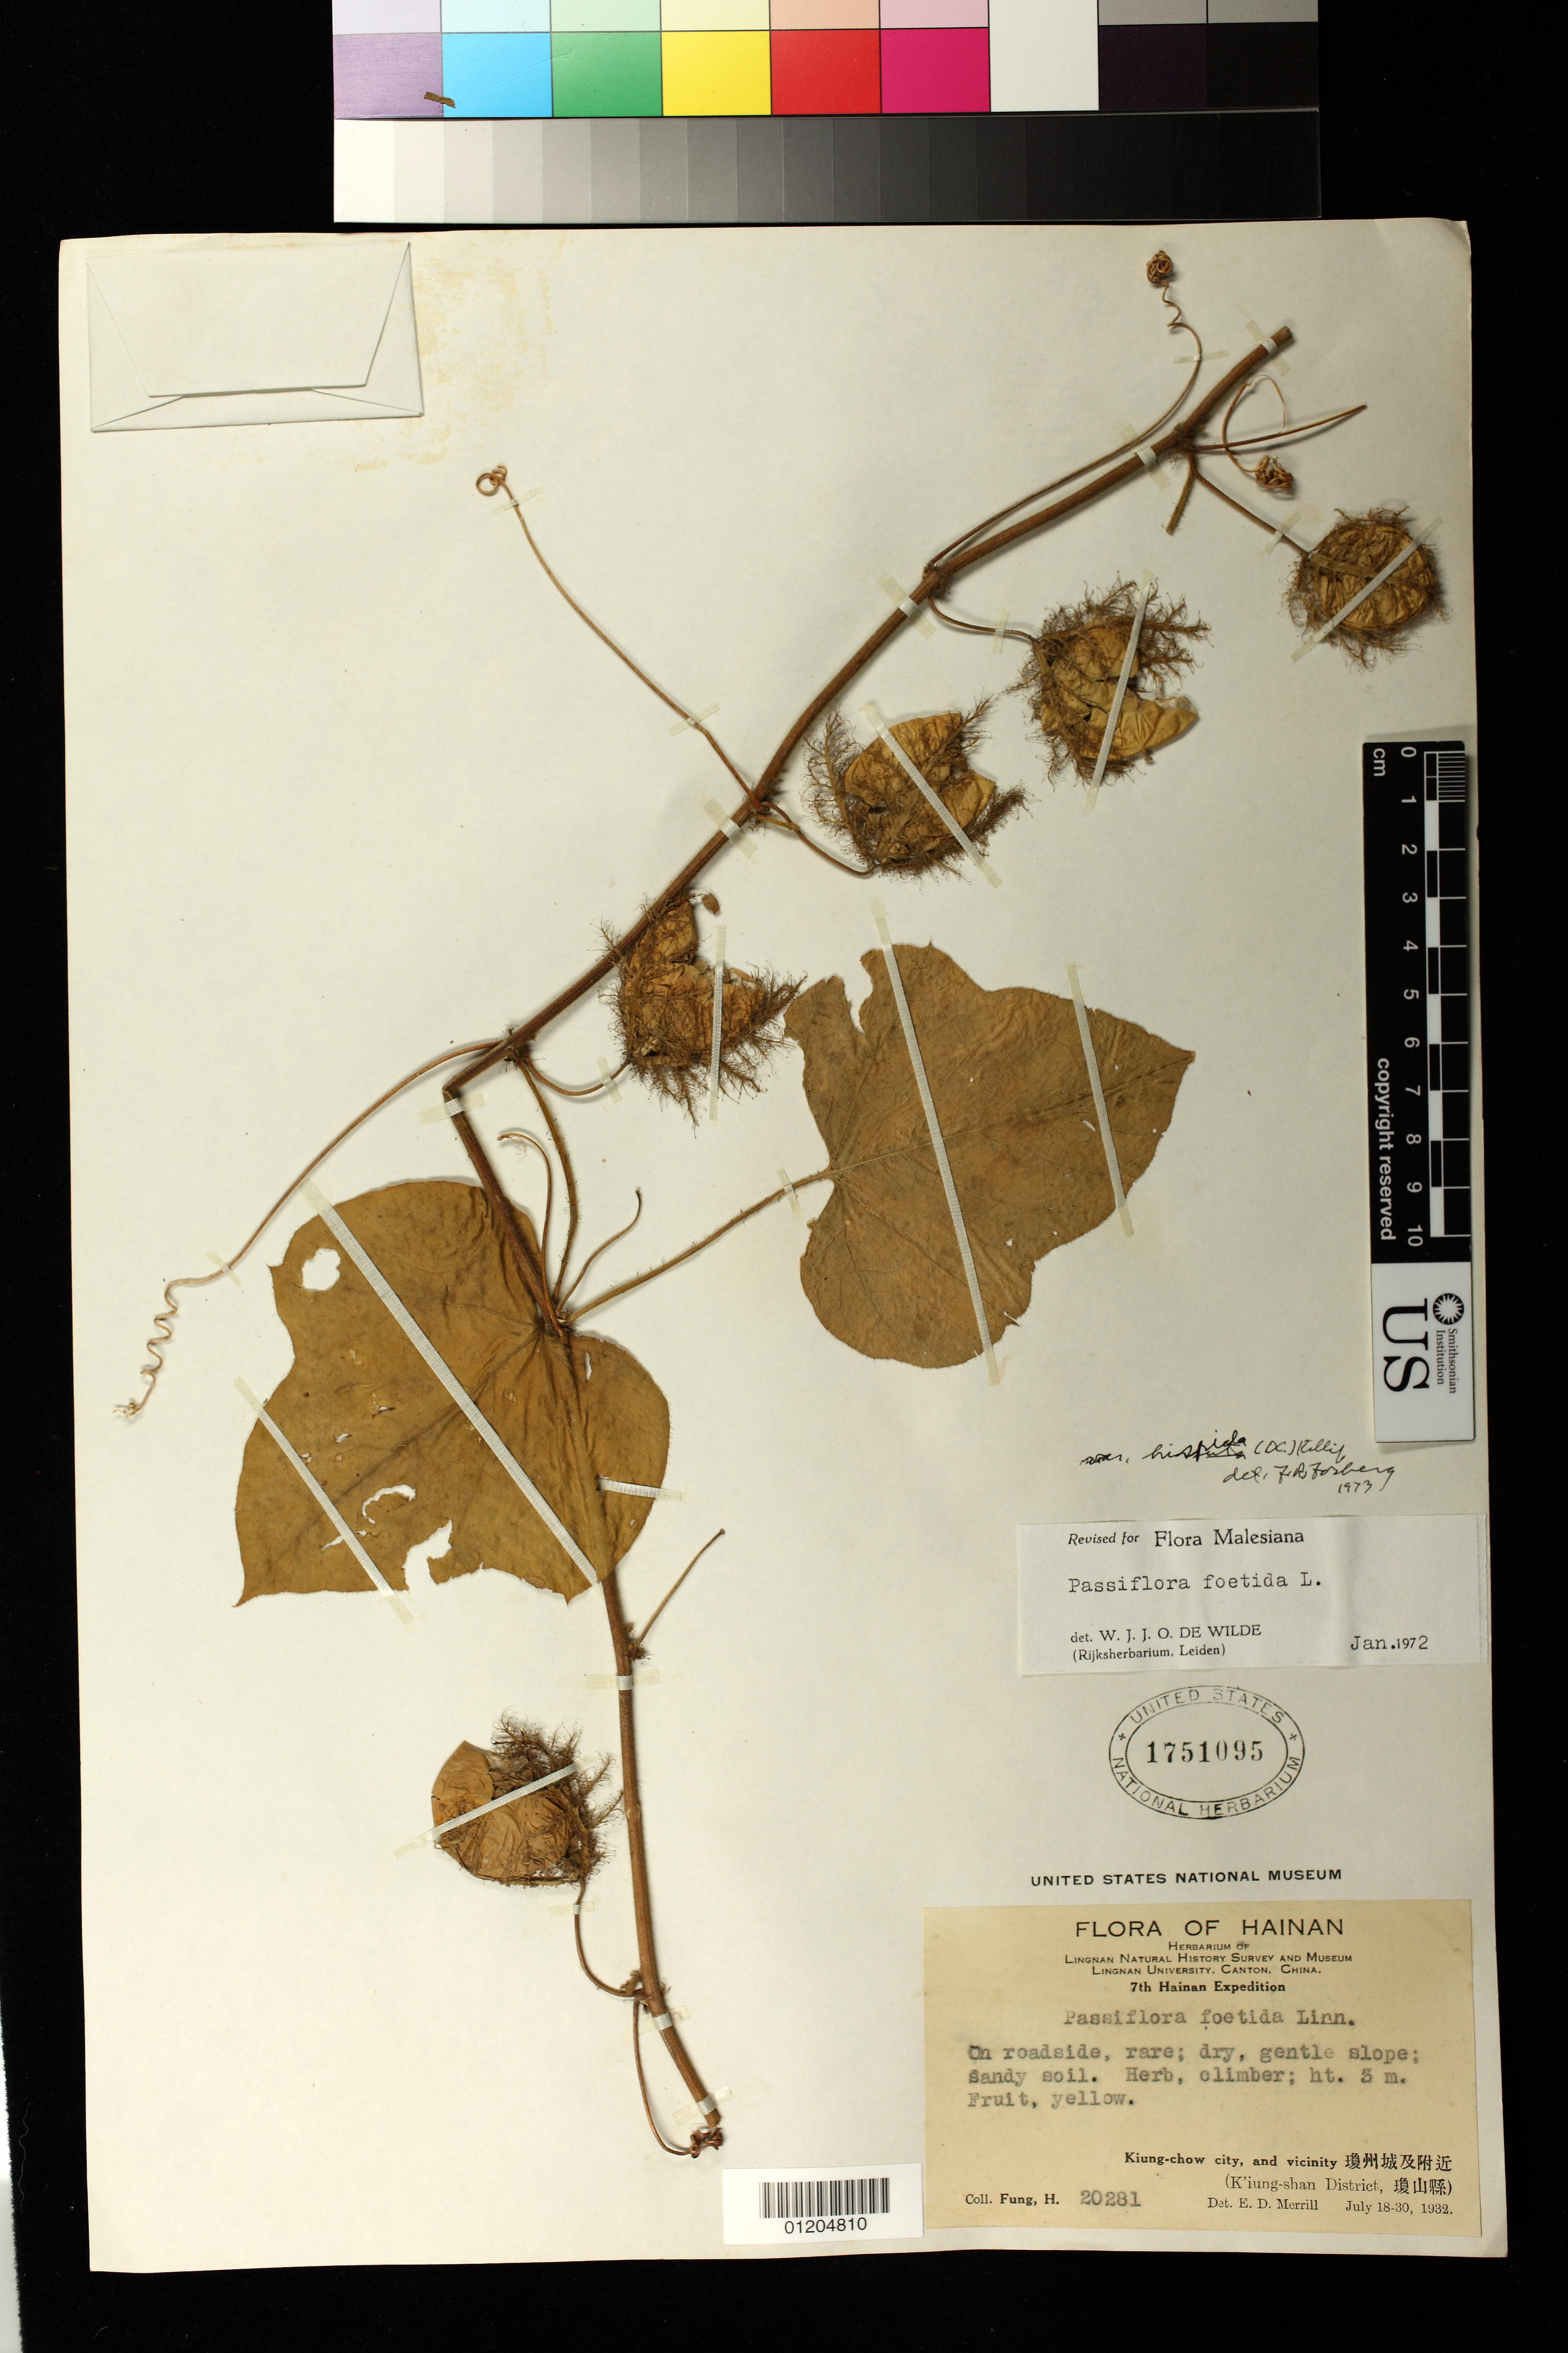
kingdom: Plantae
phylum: Tracheophyta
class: Magnoliopsida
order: Malpighiales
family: Passifloraceae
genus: Passiflora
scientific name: Passiflora foetida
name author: L.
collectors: H. Fung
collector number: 20281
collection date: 1932-07-18,1932-07-30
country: China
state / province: Hainan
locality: Kiung-chow city, and vicinity (K'iung-shan District)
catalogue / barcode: US 1751095